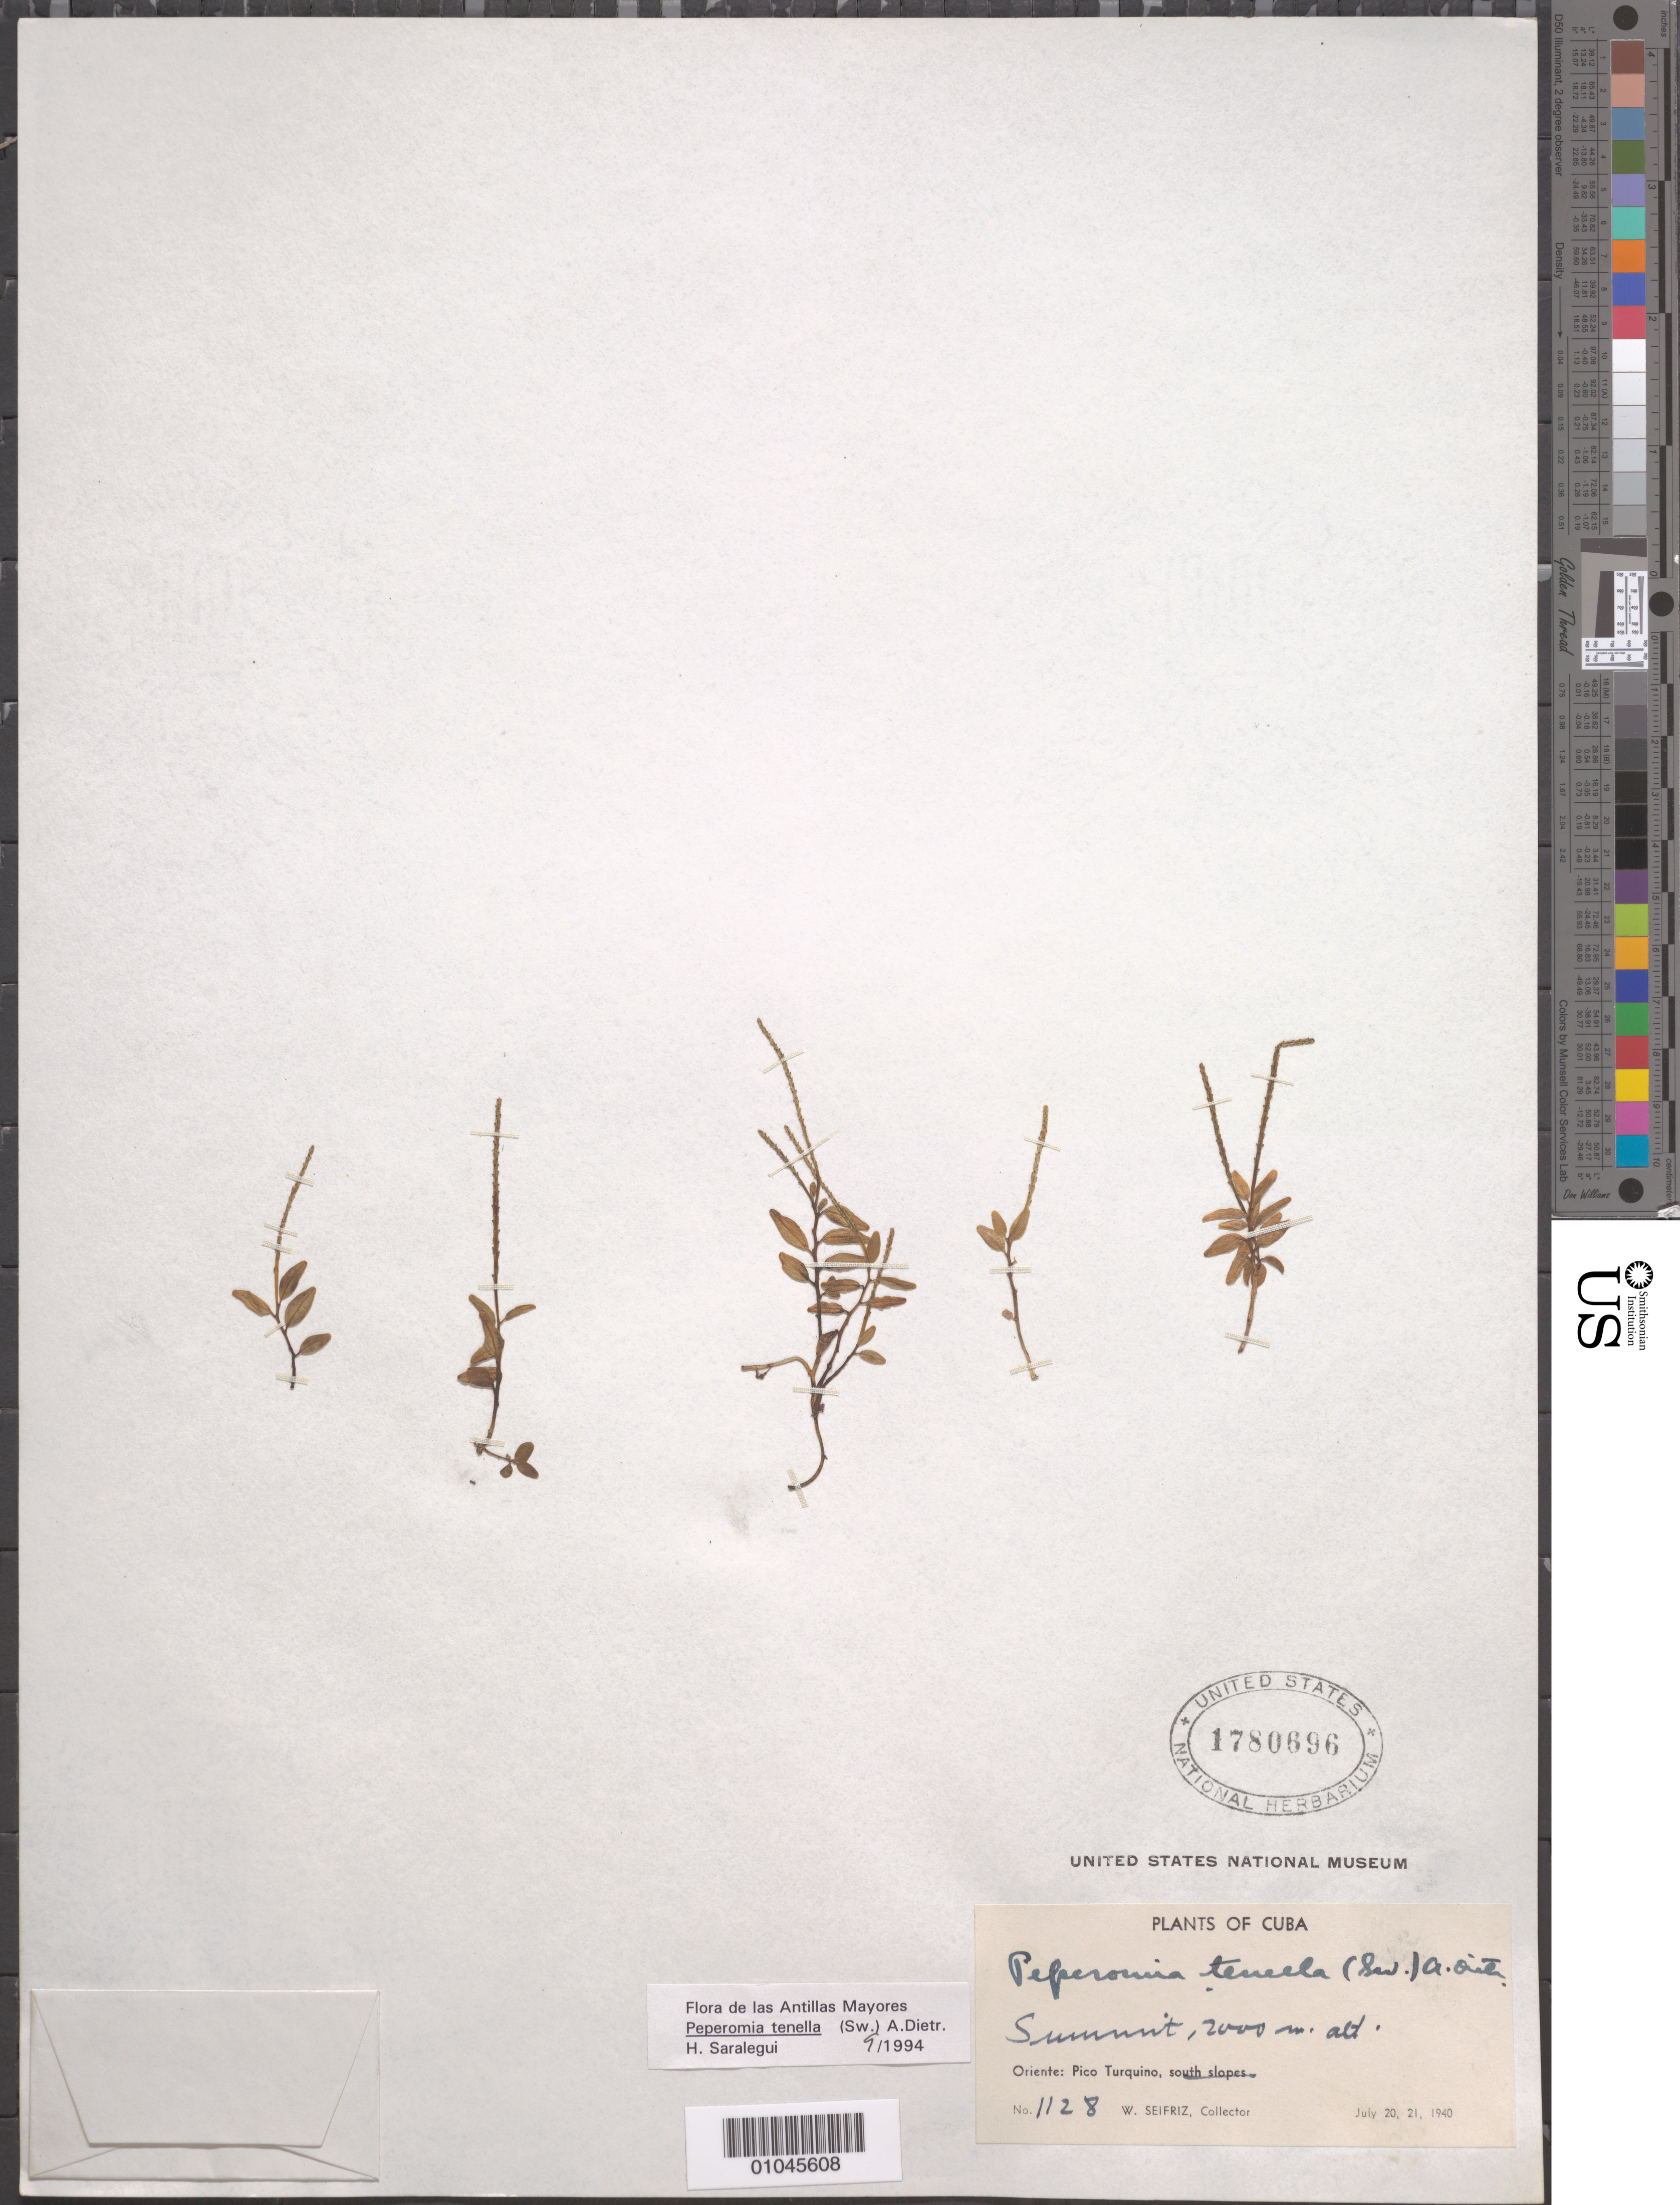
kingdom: Plantae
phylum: Tracheophyta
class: Magnoliopsida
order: Piperales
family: Piperaceae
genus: Peperomia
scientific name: Peperomia tenella var. tenella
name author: (Sw.) A. Dietr.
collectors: W. Seifriz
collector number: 1128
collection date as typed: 20 Jul 1940 to 21 Jul 1940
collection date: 1940-07-20/1940-07-21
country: Cuba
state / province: Oriente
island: Cuba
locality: Summit Pico Turquino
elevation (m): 2000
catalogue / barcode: US 1780696